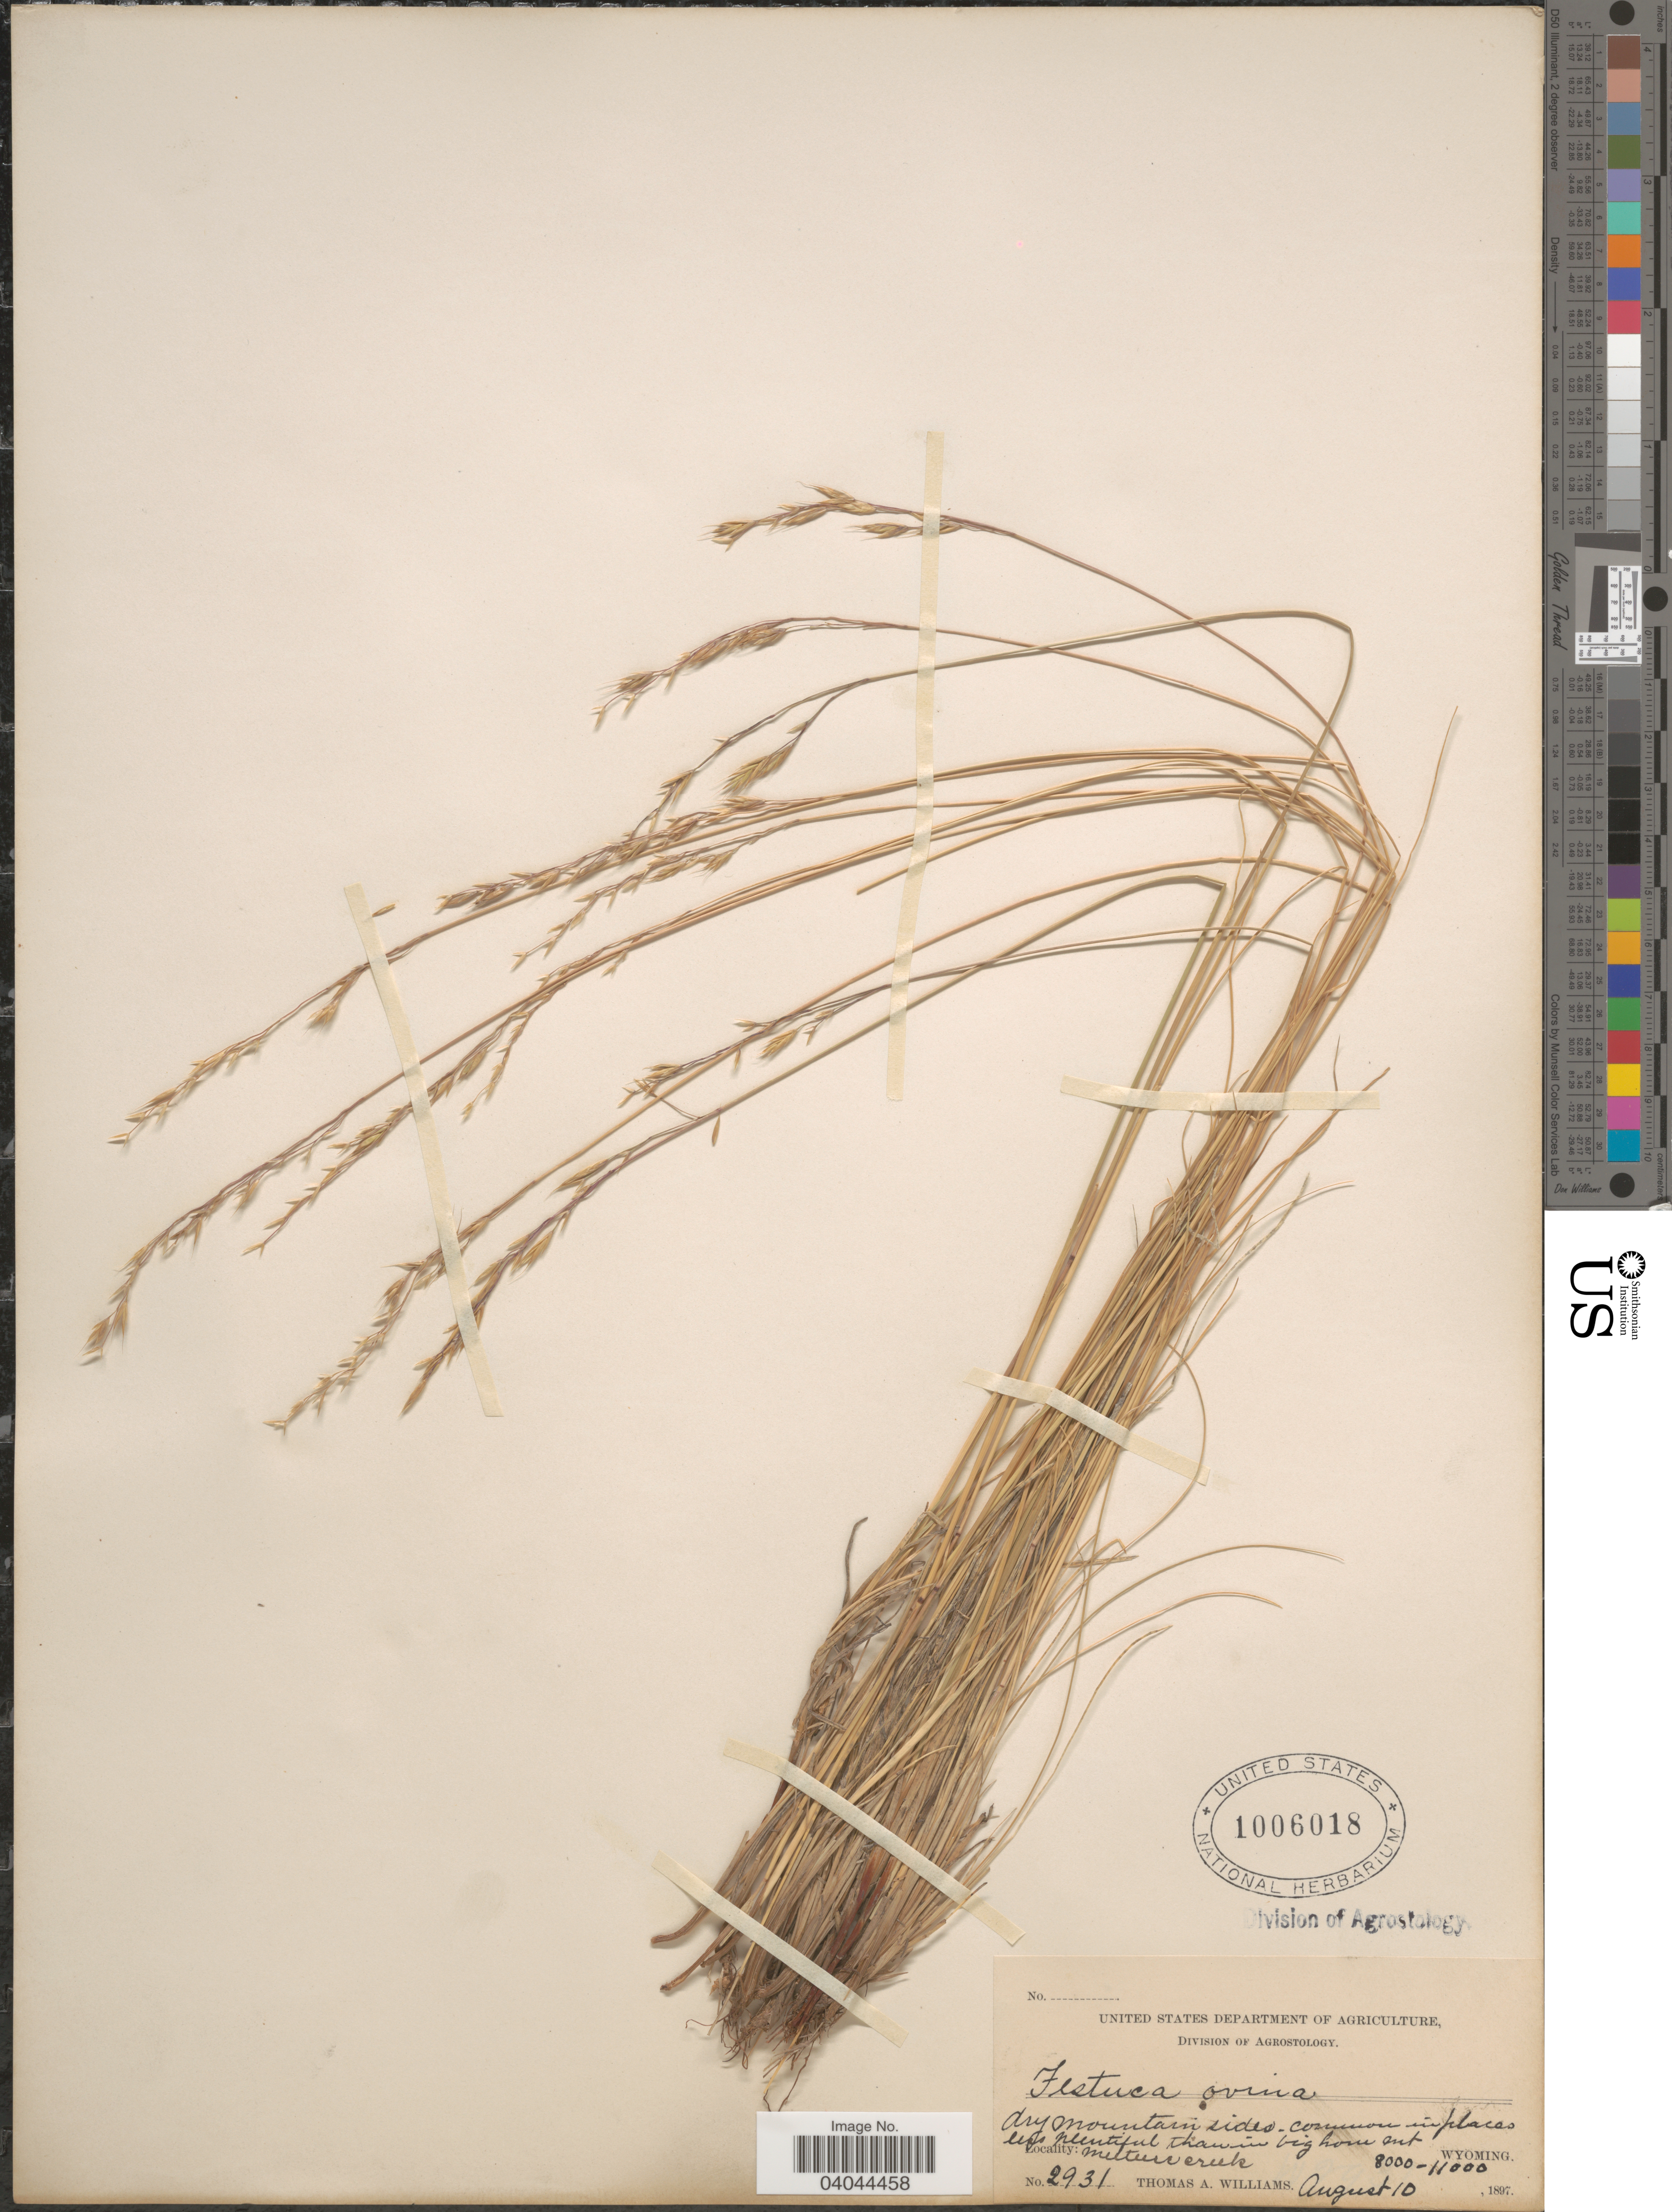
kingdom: Plantae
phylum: Tracheophyta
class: Liliopsida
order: Poales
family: Poaceae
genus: Festuca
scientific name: Festuca ovina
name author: L.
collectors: T. A. Williams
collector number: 2931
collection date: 1897-08-10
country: United States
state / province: Wyoming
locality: Big Horn Mt. Meeteetse Creek.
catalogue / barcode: US 1006018